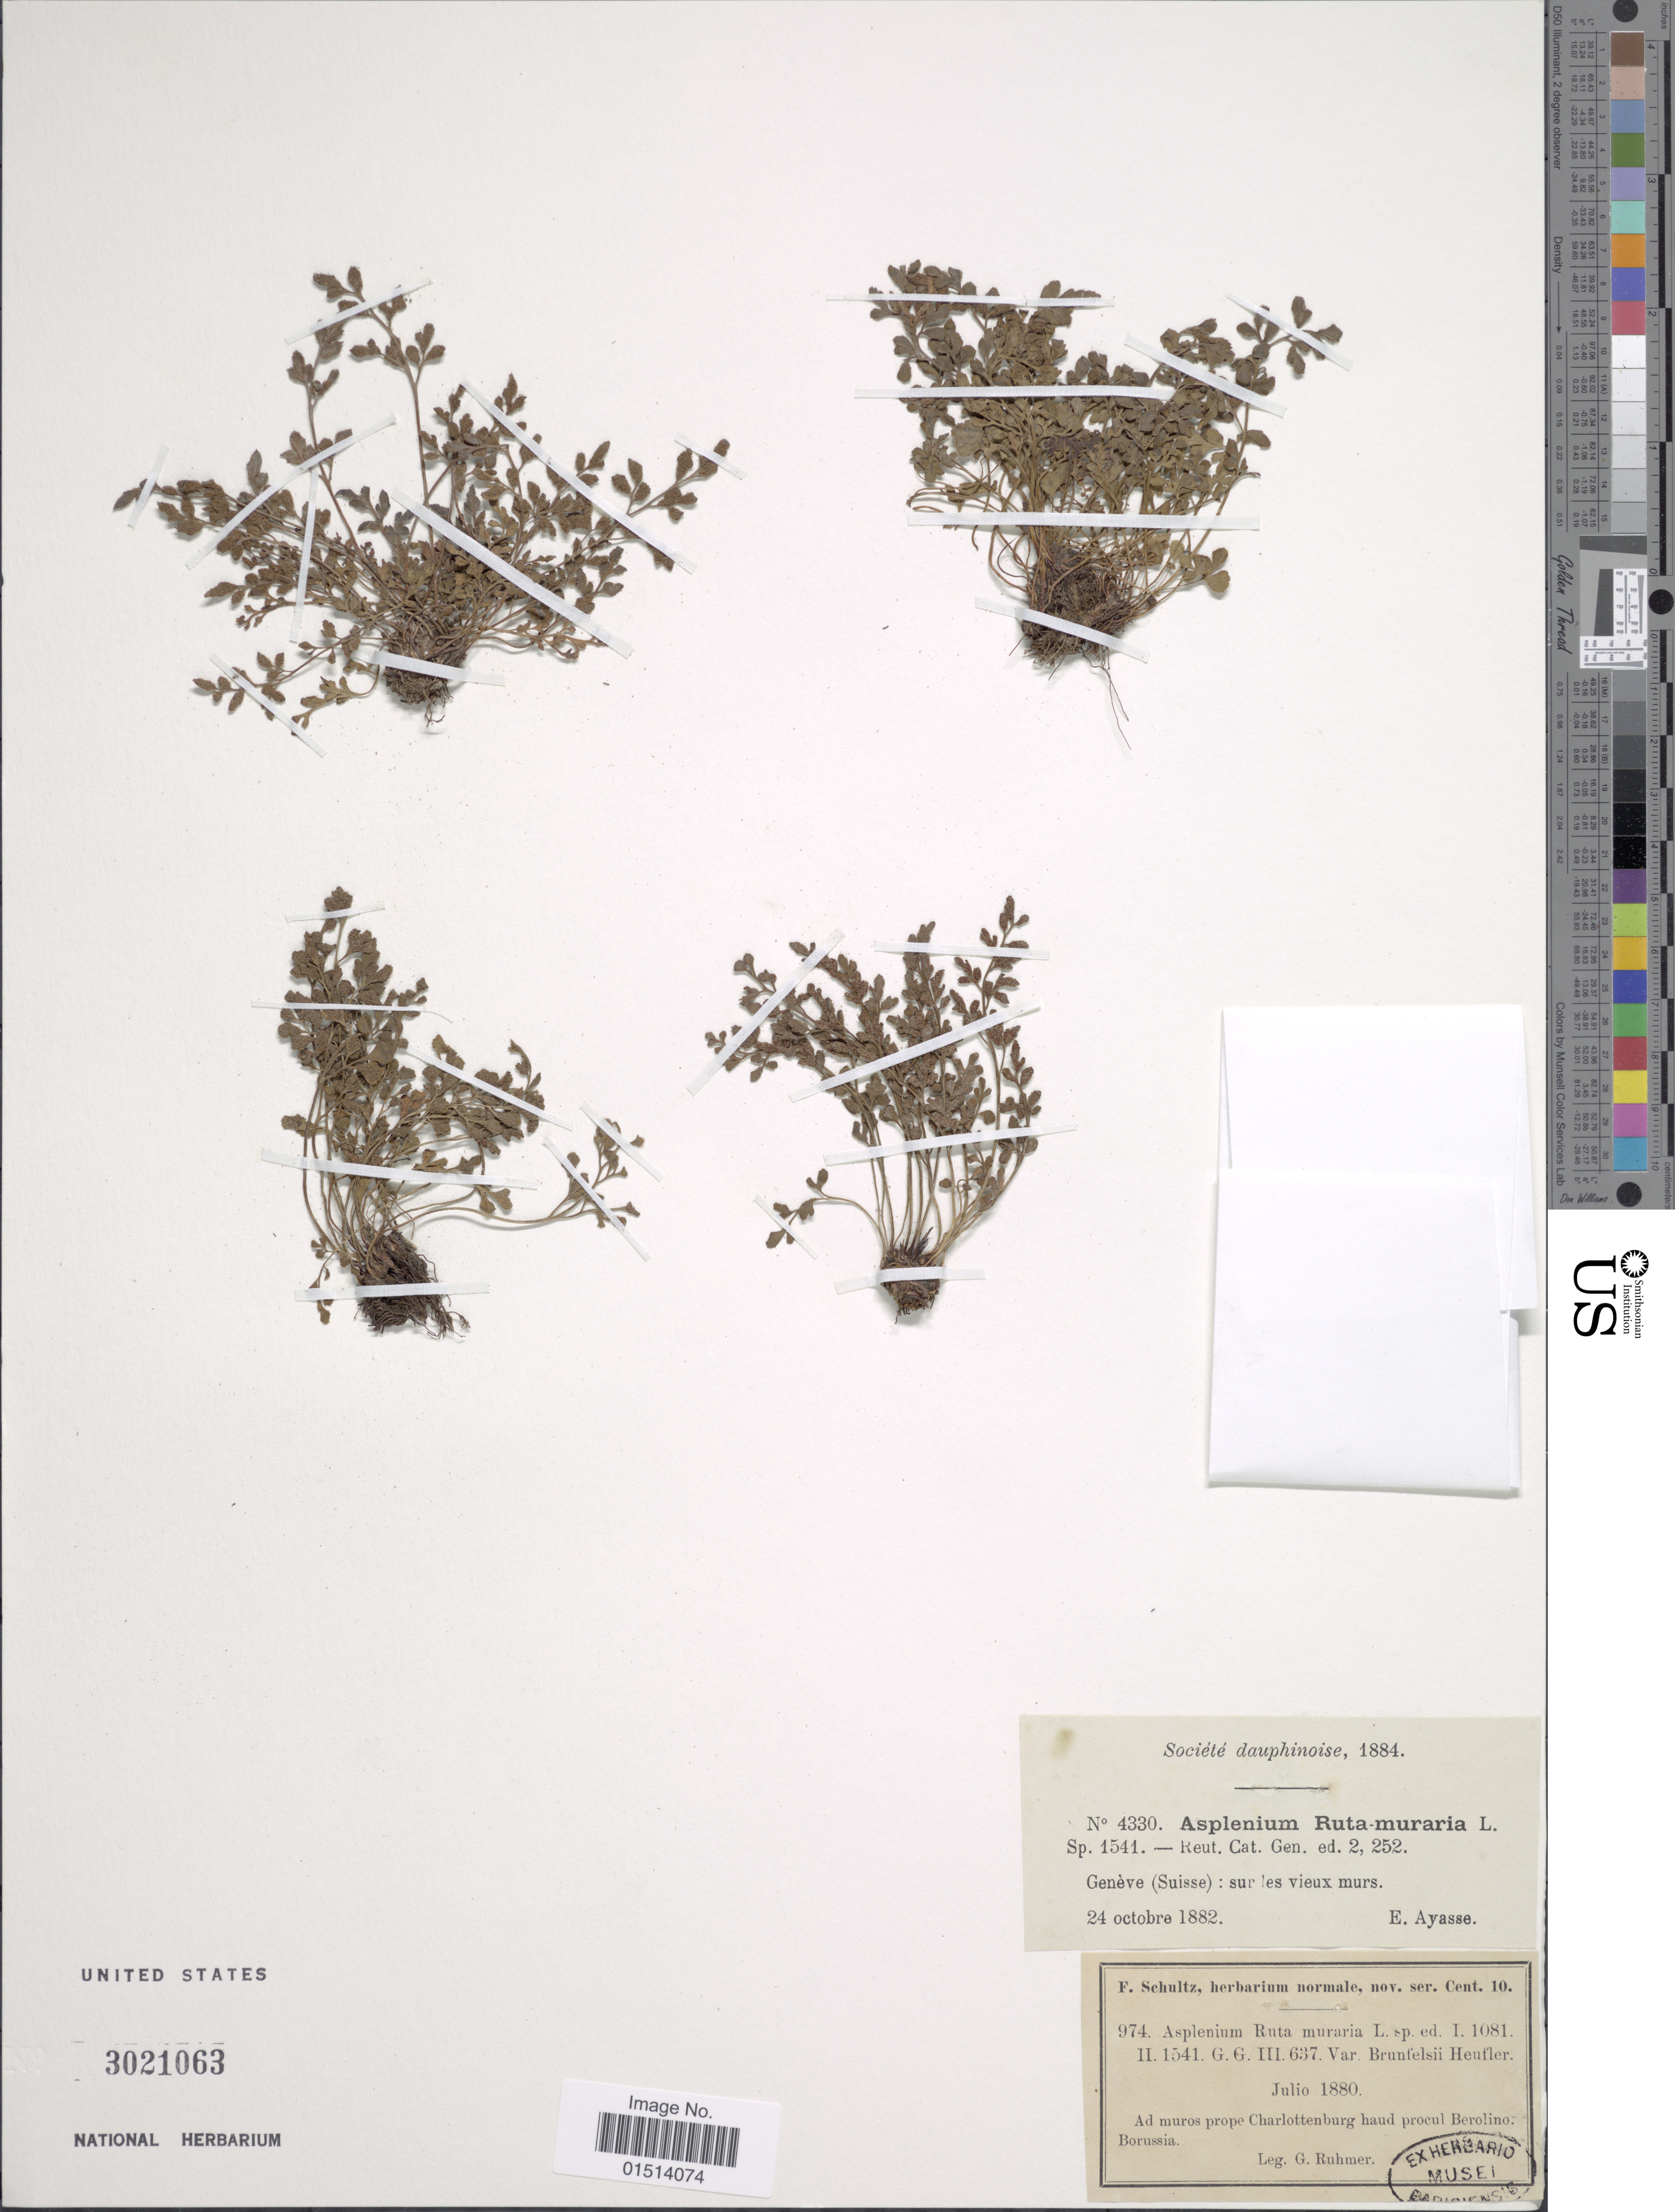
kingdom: Plantae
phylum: Tracheophyta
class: Polypodiopsida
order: Polypodiales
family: Aspleniaceae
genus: Asplenium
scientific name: Asplenium ruta-muraria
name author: L.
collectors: G. Ruhmer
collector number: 974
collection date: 1880-07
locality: Ad muros prope Charlottenburg haud procul Berolino, Borussia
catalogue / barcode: US 3021063